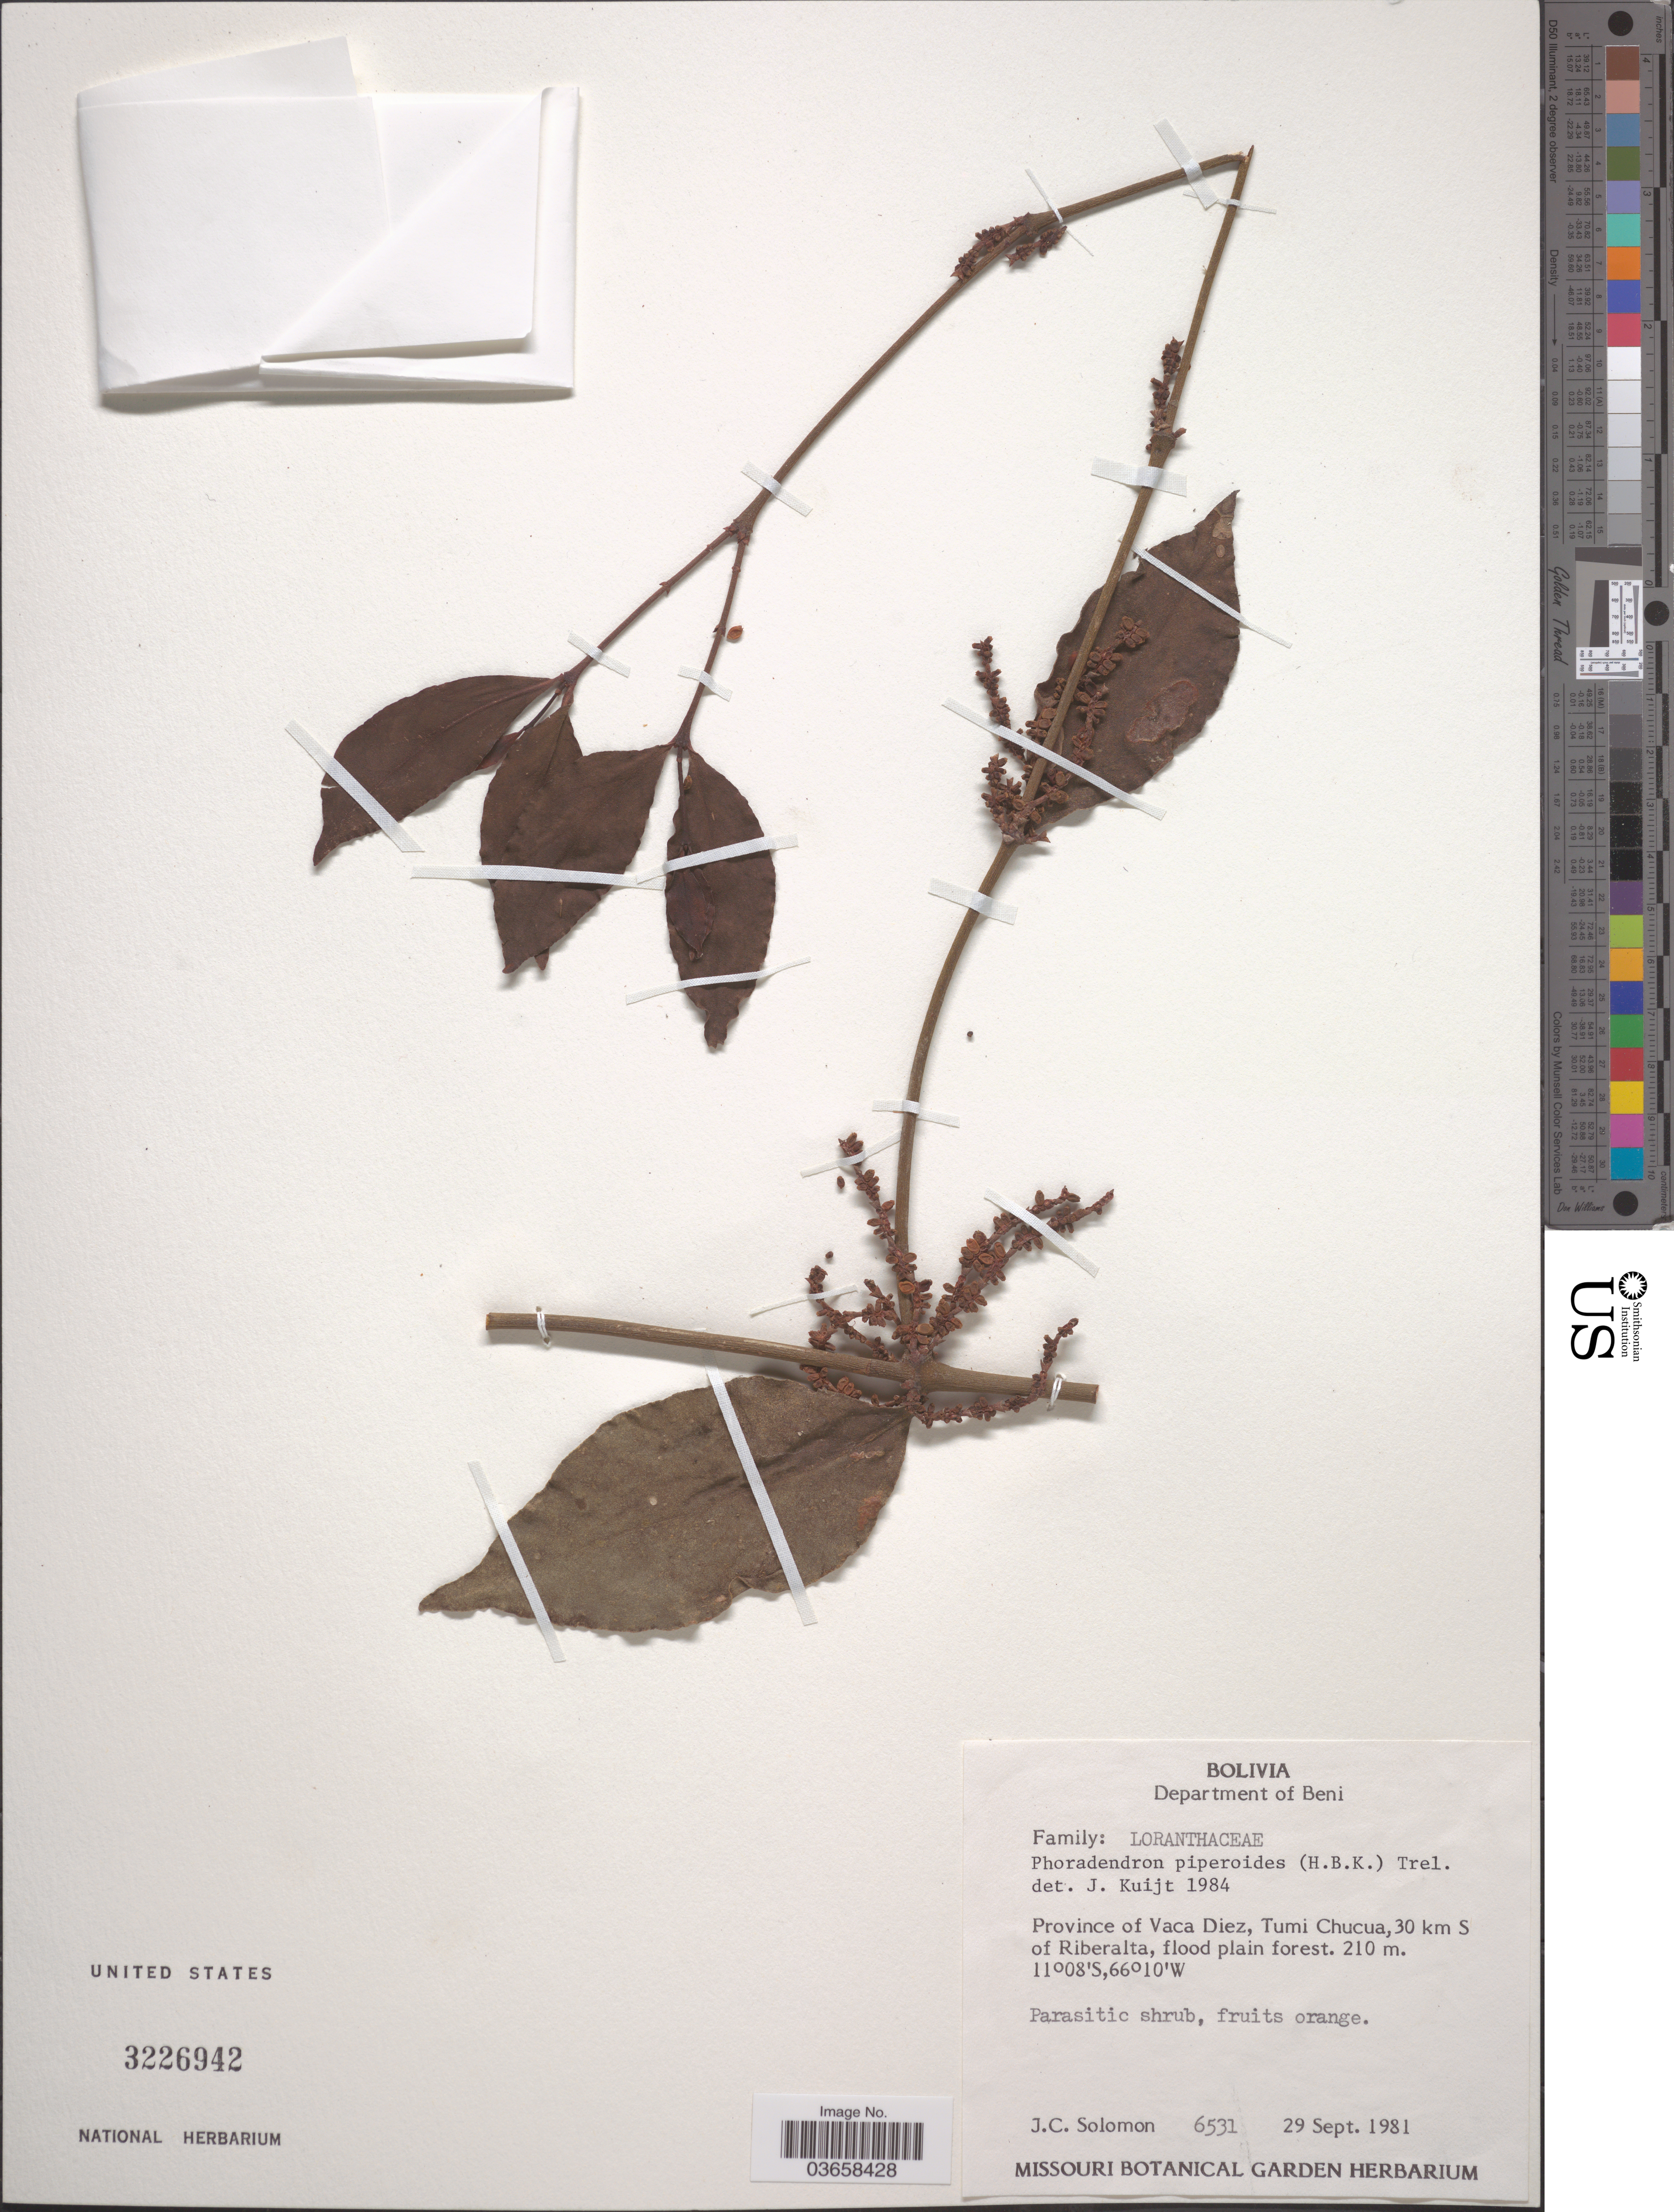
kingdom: Plantae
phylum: Tracheophyta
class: Magnoliopsida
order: Santalales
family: Viscaceae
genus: Phoradendron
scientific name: Phoradendron piperoides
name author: (Kunth) Trel.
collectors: J. C. Solomon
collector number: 6531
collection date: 1981-09-29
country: Bolivia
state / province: Beni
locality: Department of Beni. Province of Vaca Diez, Tumi Chucua, 30 km S of Riberalta, flood plain forest.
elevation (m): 210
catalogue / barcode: US 3226942